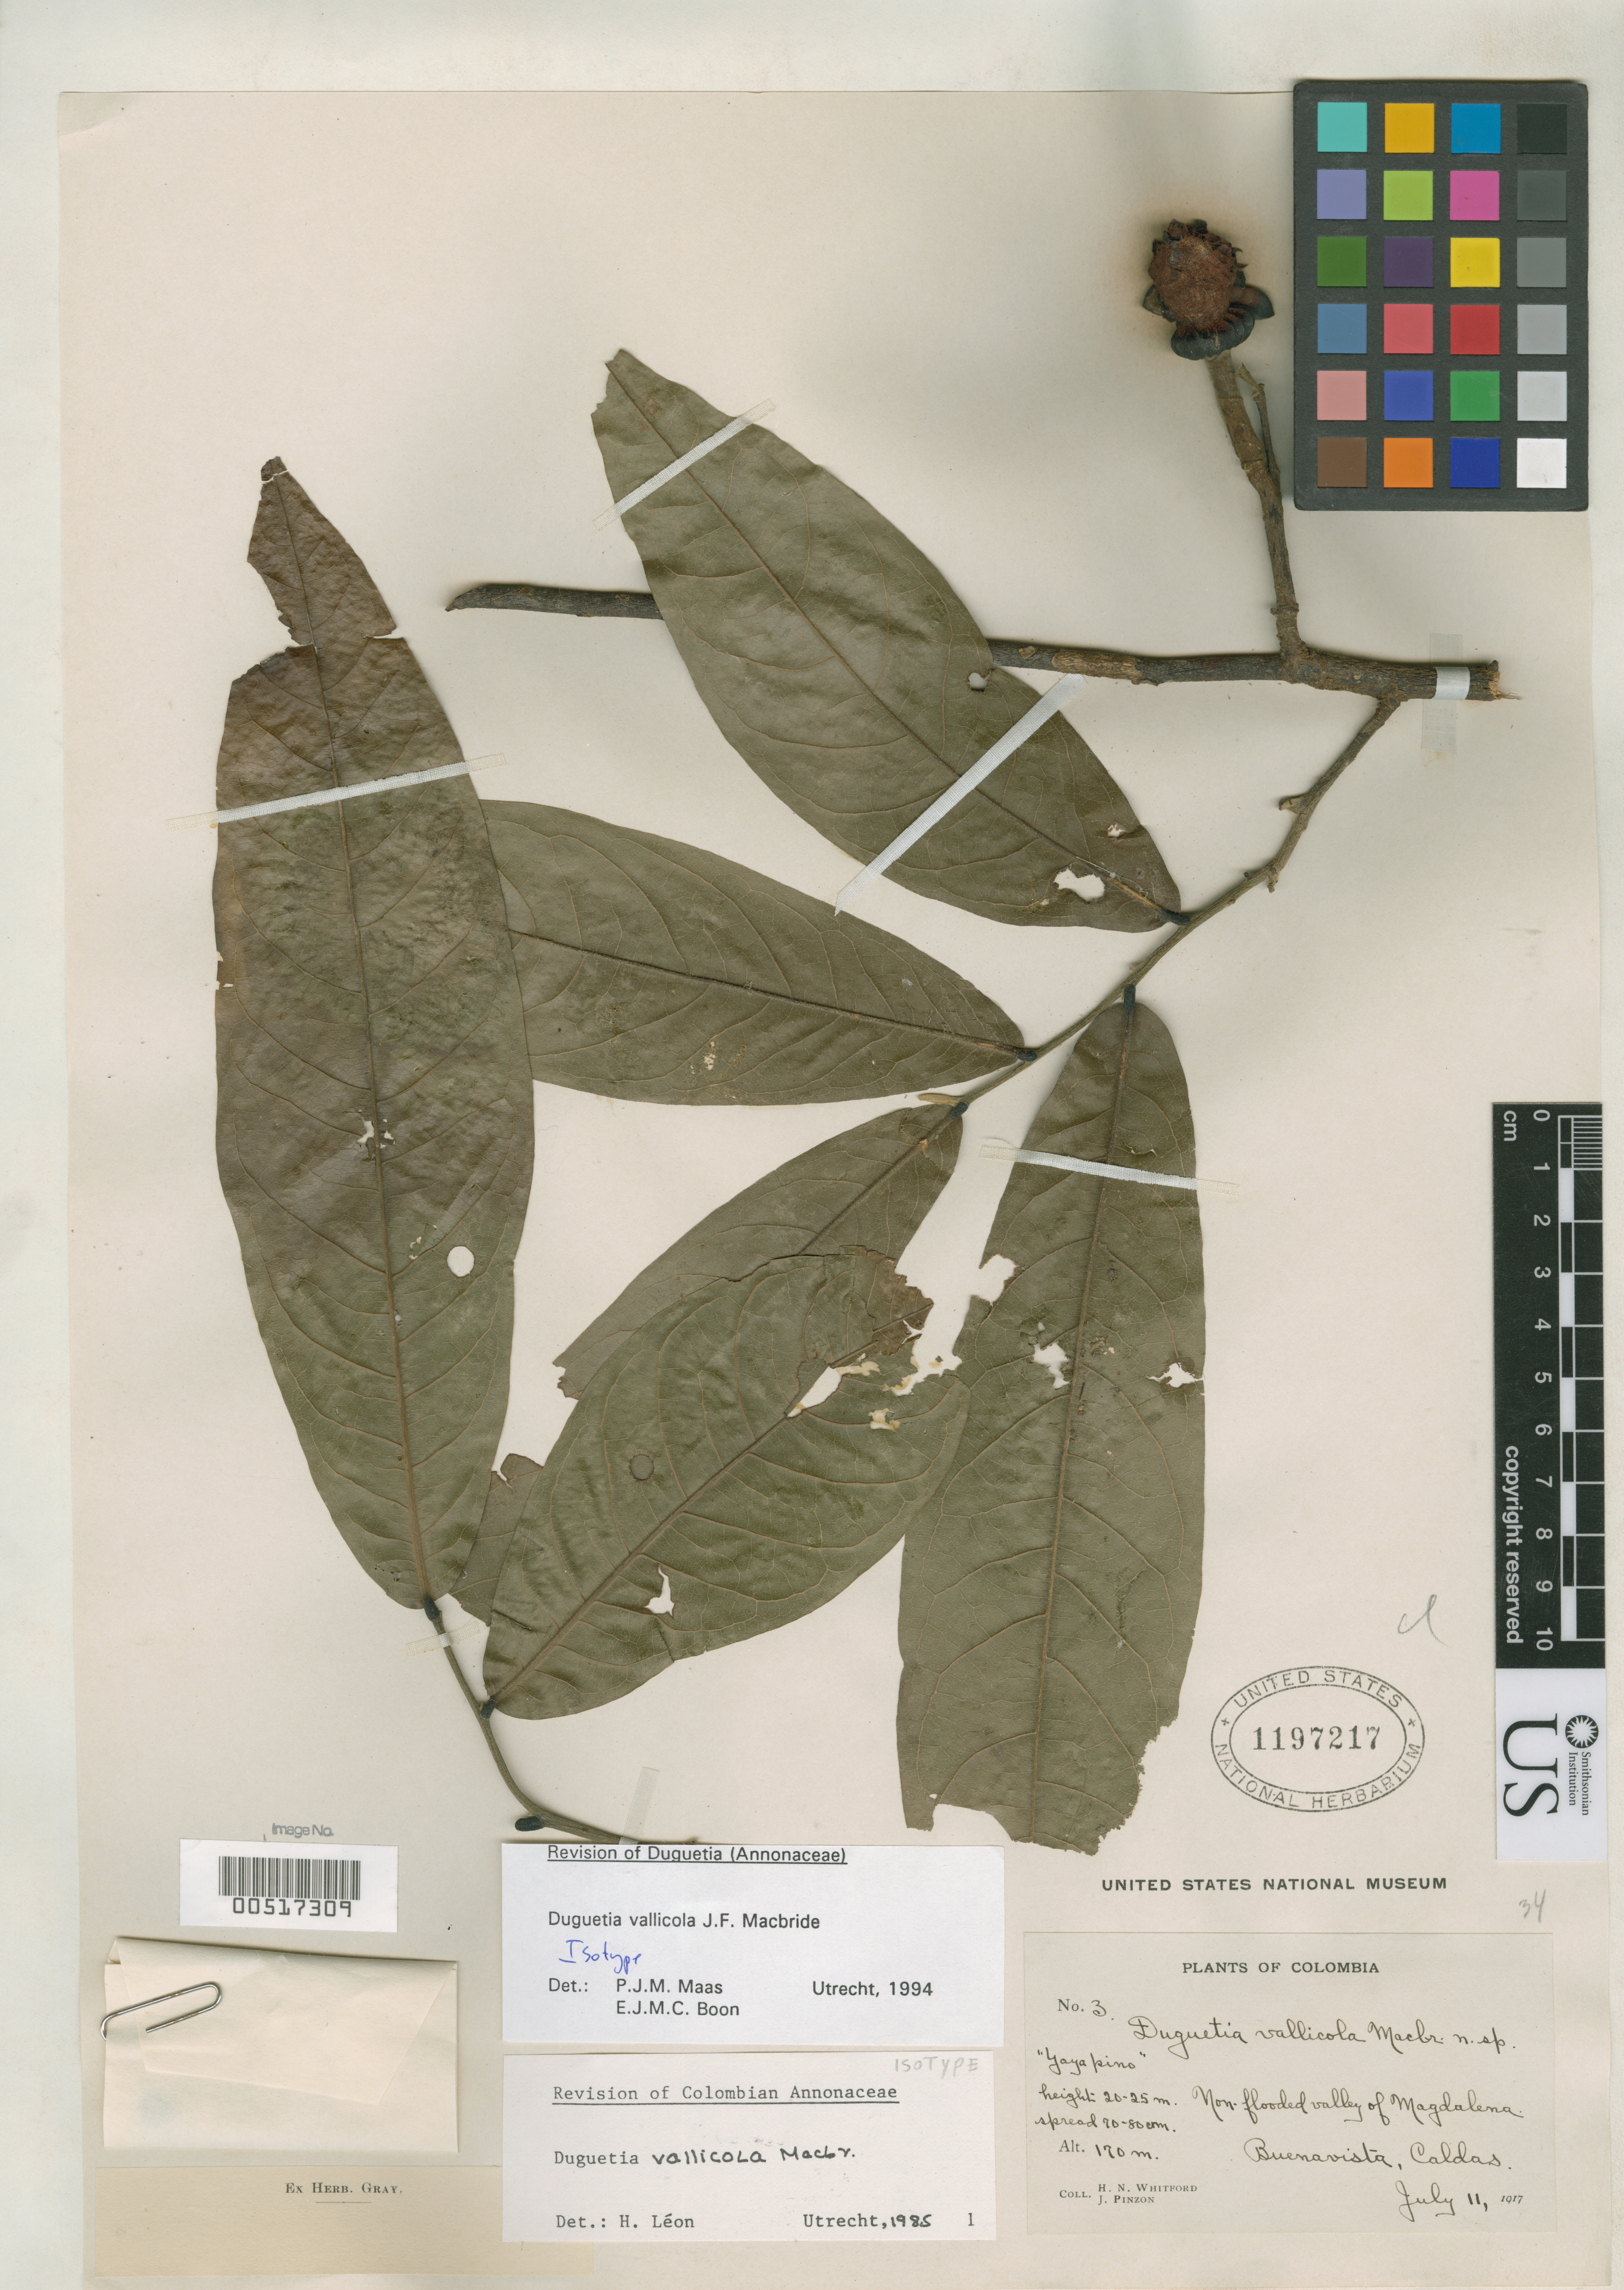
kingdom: Plantae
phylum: Tracheophyta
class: Magnoliopsida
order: Magnoliales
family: Annonaceae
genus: Duguetia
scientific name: Duguetia vallicola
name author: J.F. Macbr.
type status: Isotype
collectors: H. N. Whitford & J. Pinzon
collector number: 3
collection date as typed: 11 Jul 1917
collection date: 1917-07-11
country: Colombia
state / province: Caldas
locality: Magdalena Valley, Buena ViSta.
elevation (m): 170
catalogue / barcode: US 1197217